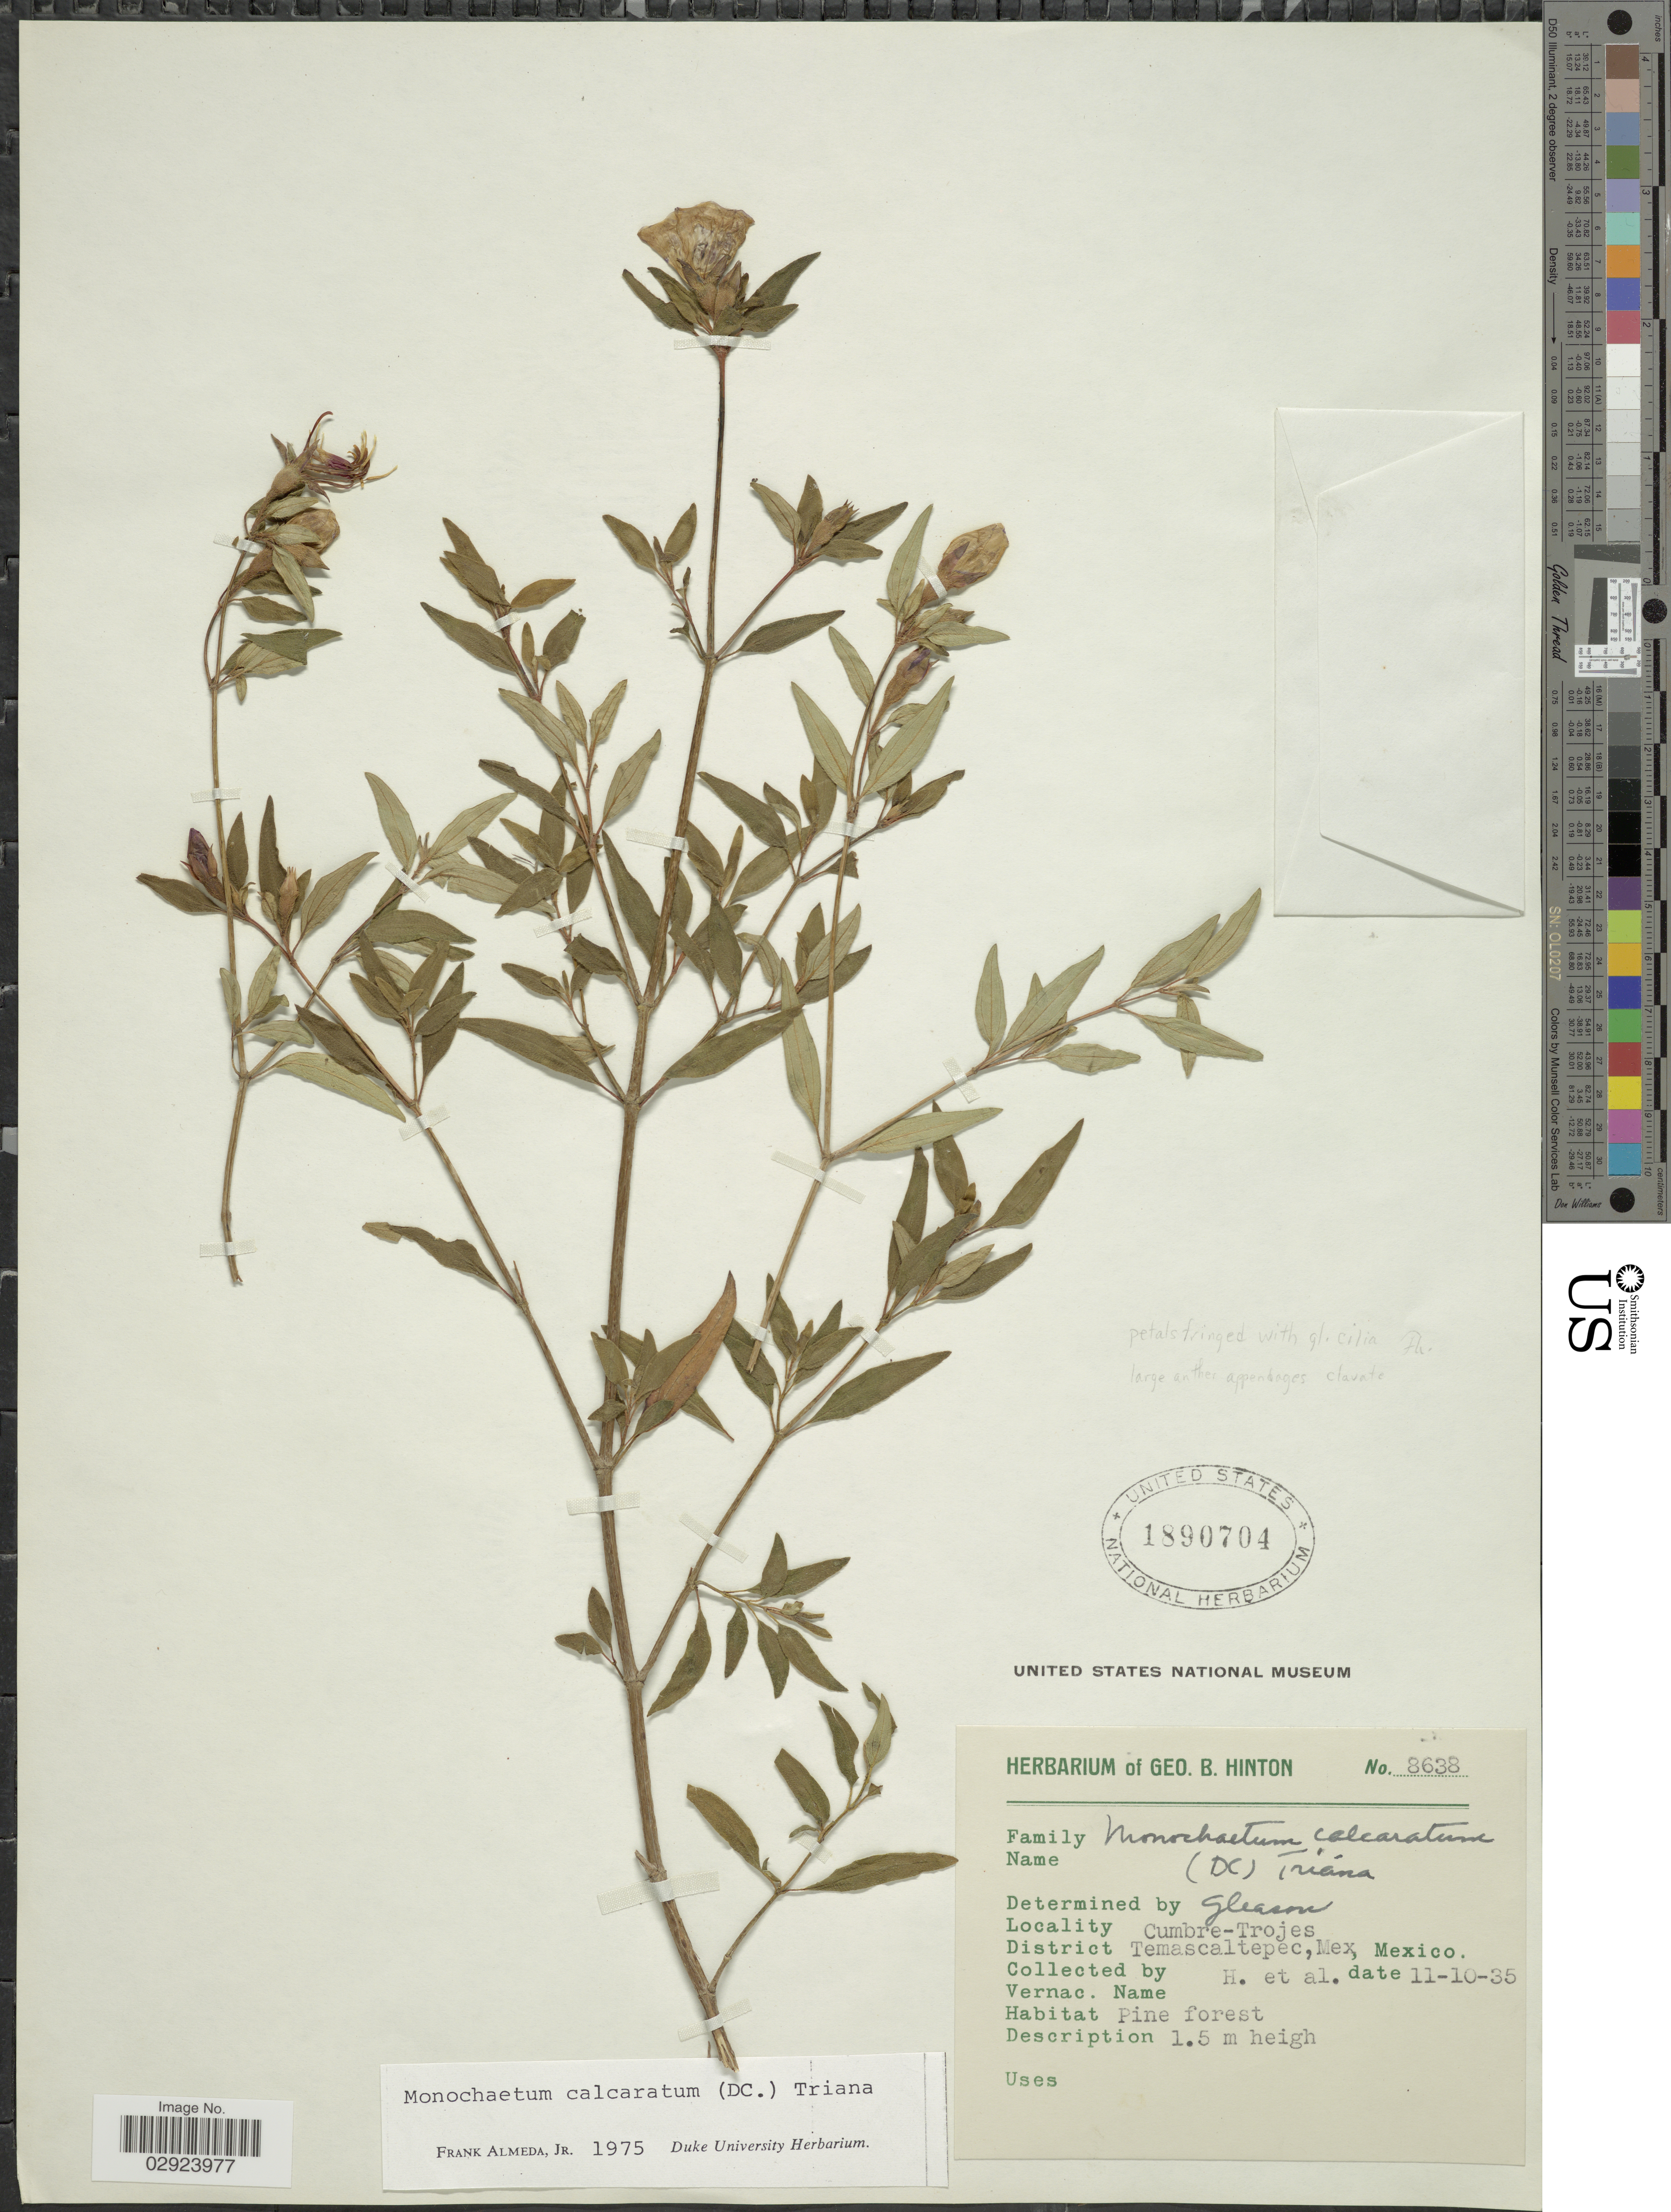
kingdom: Plantae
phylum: Tracheophyta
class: Magnoliopsida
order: Myrtales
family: Melastomataceae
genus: Monochaetum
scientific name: Monochaetum calcaratum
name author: (DC.) Triana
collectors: G. B. Hinton & et al.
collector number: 8638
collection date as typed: Transcribed d/m/y: 10/11/35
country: Mexico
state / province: México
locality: Cumbre-Trojes. District Temascaltepec, Mex.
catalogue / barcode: US 1890704